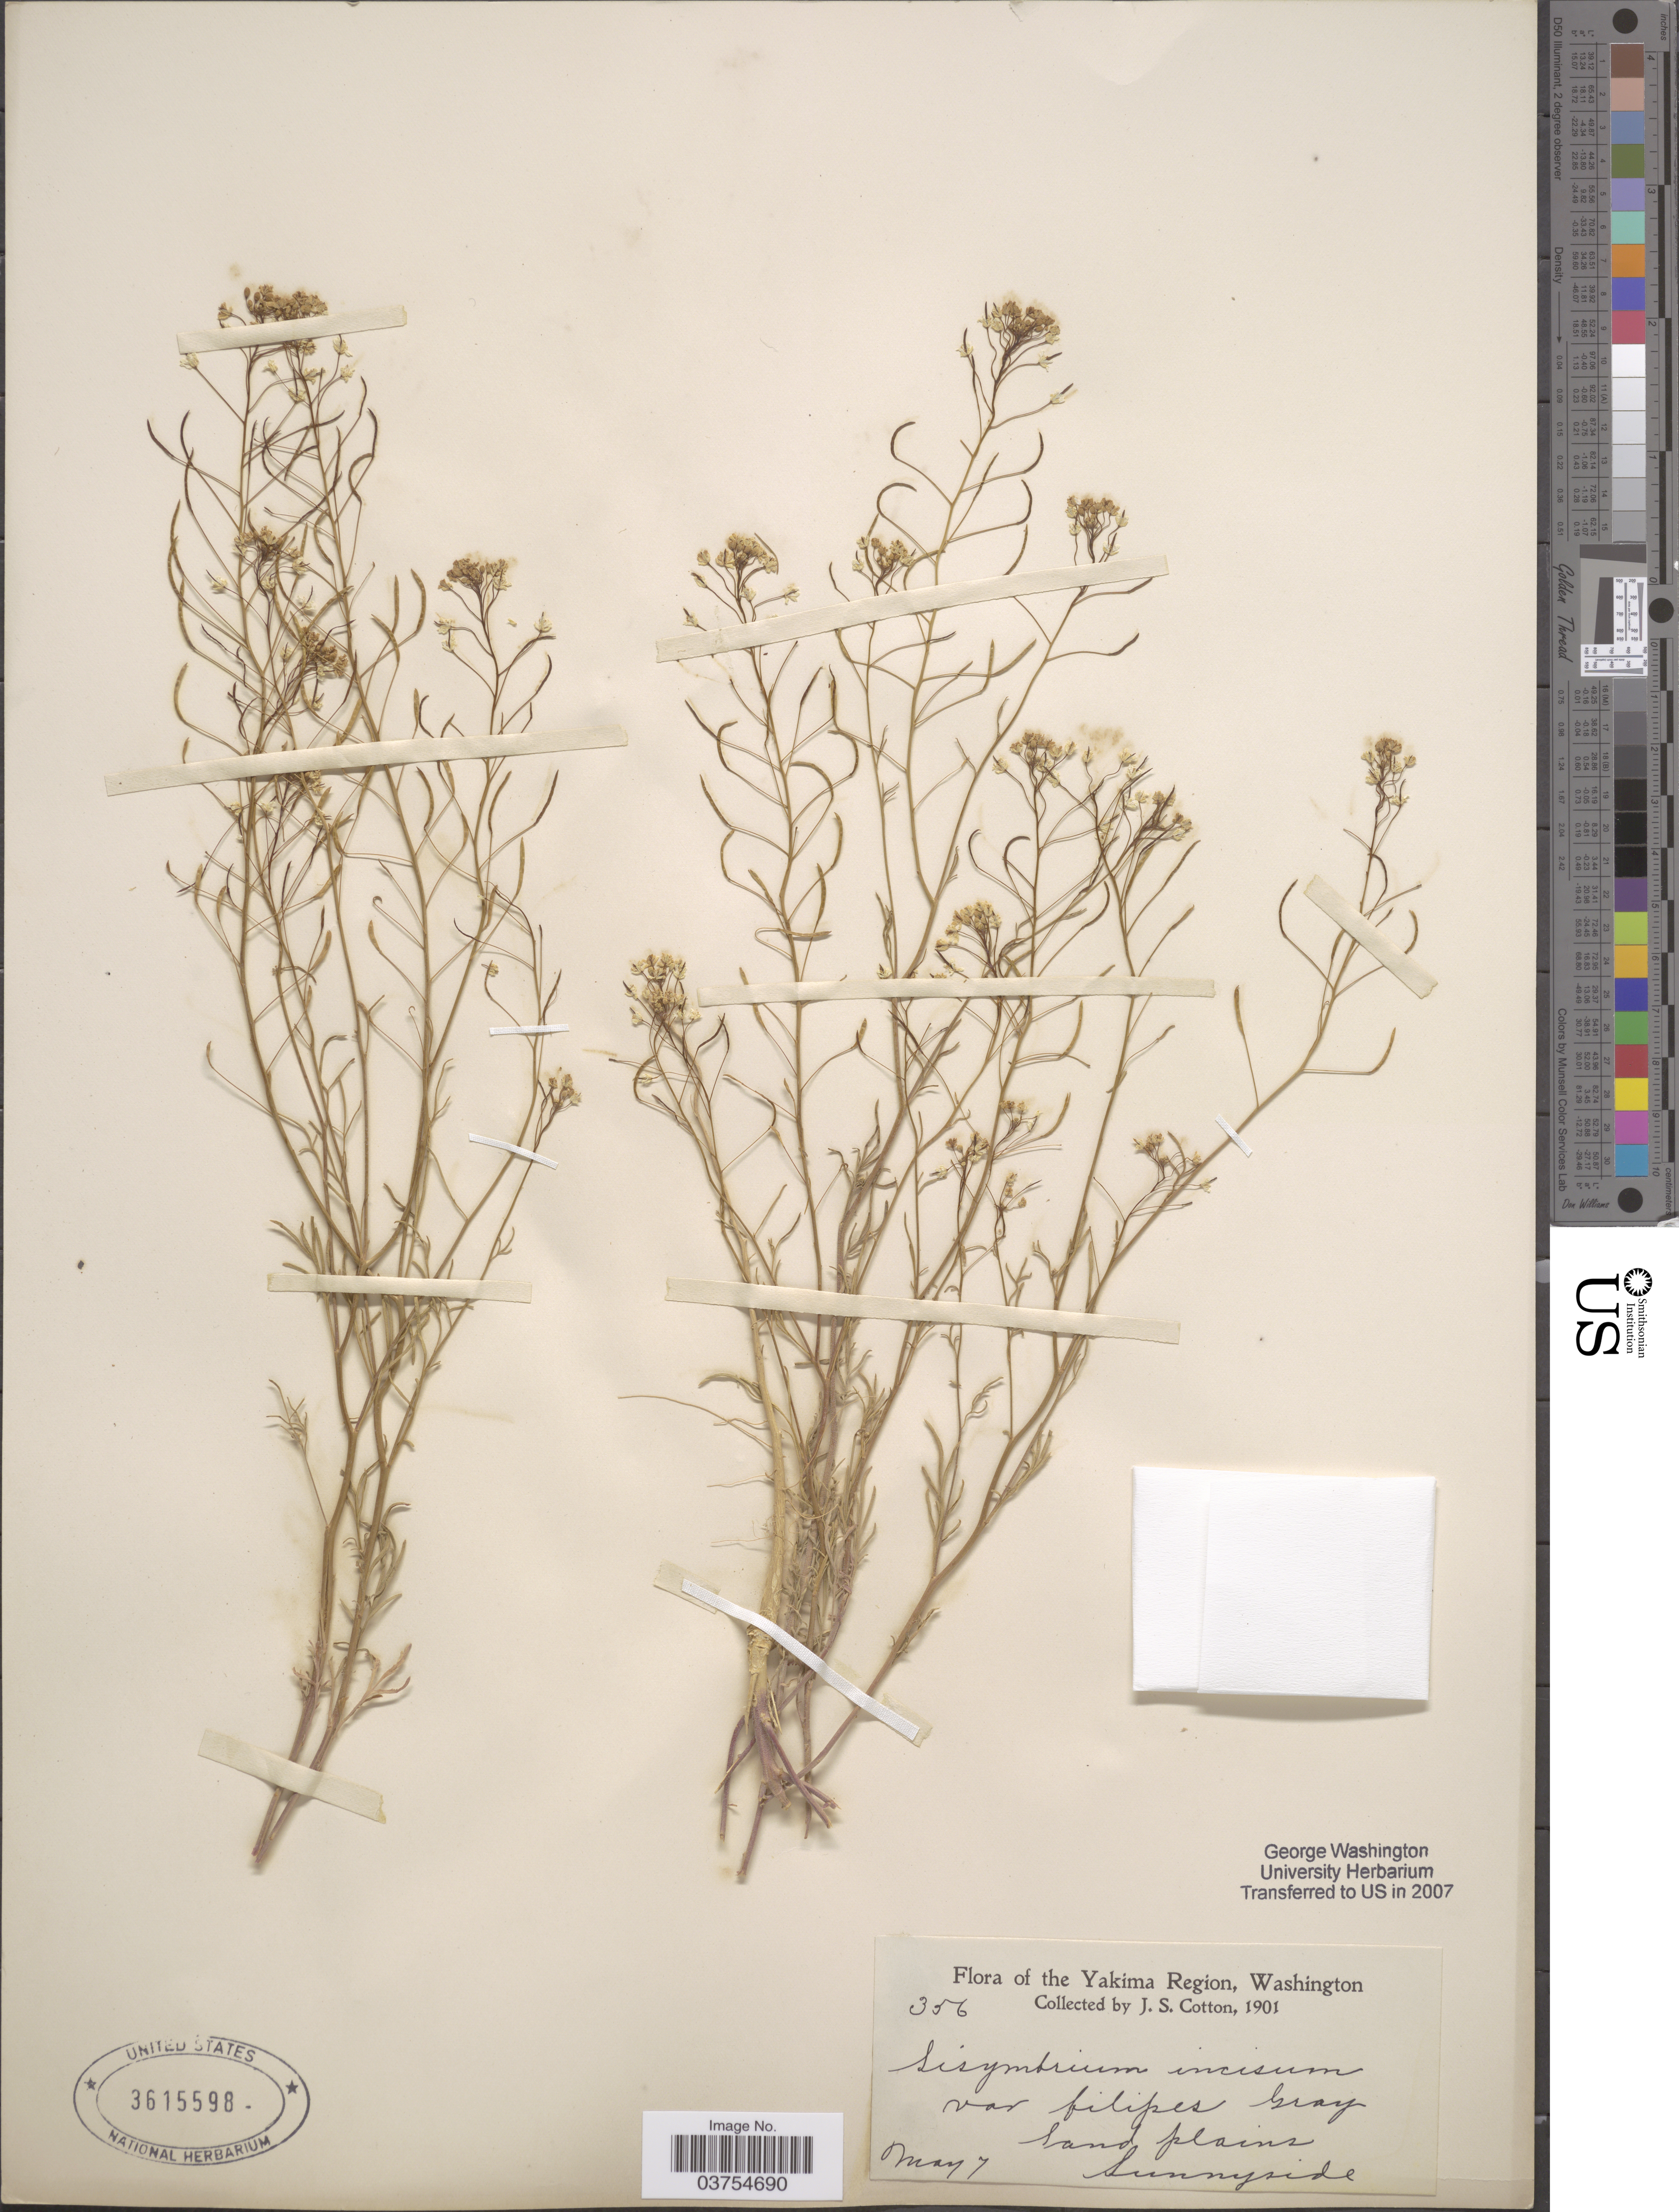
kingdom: Plantae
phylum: Tracheophyta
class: Magnoliopsida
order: Brassicales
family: Brassicaceae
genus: Descurainia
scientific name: Descurainia pinnata subsp. filipes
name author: (A. Gray) Detling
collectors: J. S. Cotton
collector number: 356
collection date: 1901-05-07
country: United States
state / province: Washington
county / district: Yakima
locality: The Yakima Region. Sunnyside.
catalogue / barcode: US 3615598